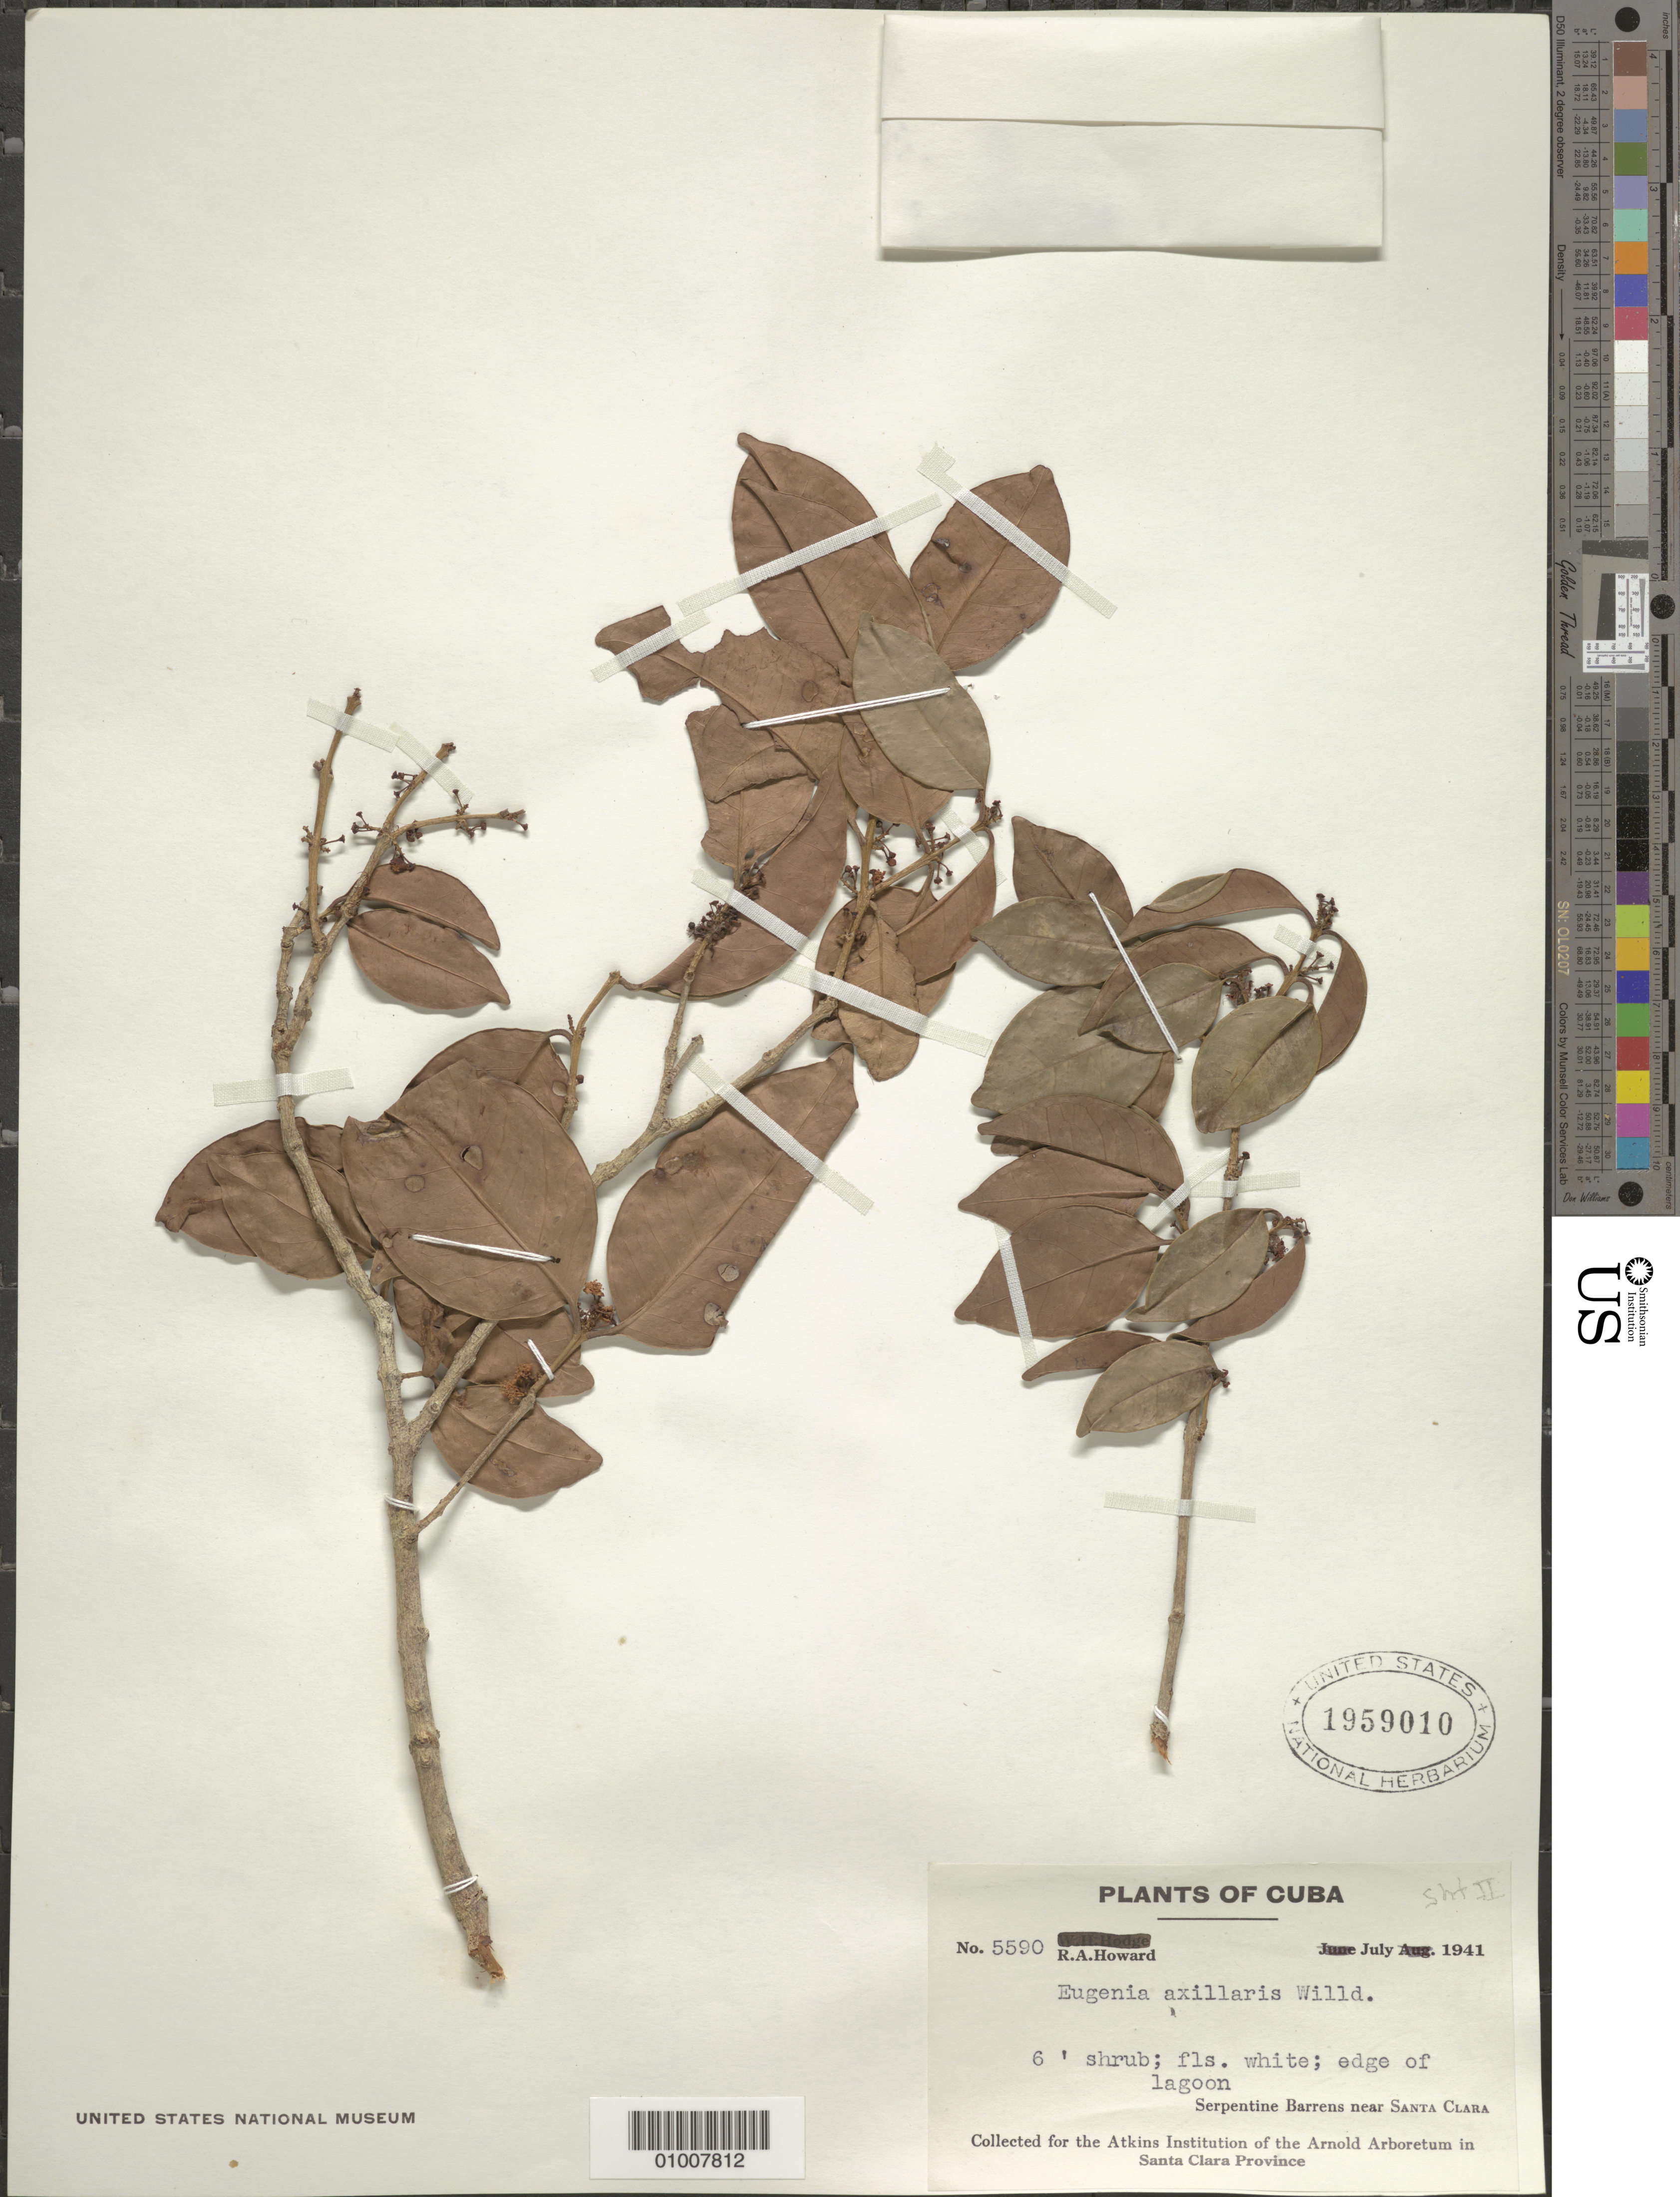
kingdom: Plantae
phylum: Tracheophyta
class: Magnoliopsida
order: Myrtales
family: Myrtaceae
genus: Eugenia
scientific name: Eugenia axillaris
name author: (Sw.) Willd.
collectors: R. A. Howard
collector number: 5590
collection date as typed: Jul 1941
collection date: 1941-07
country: Cuba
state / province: Villa Clara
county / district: Santa Clara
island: Cuba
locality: Edge of lagoon; near Santa Clara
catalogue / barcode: US 1959010